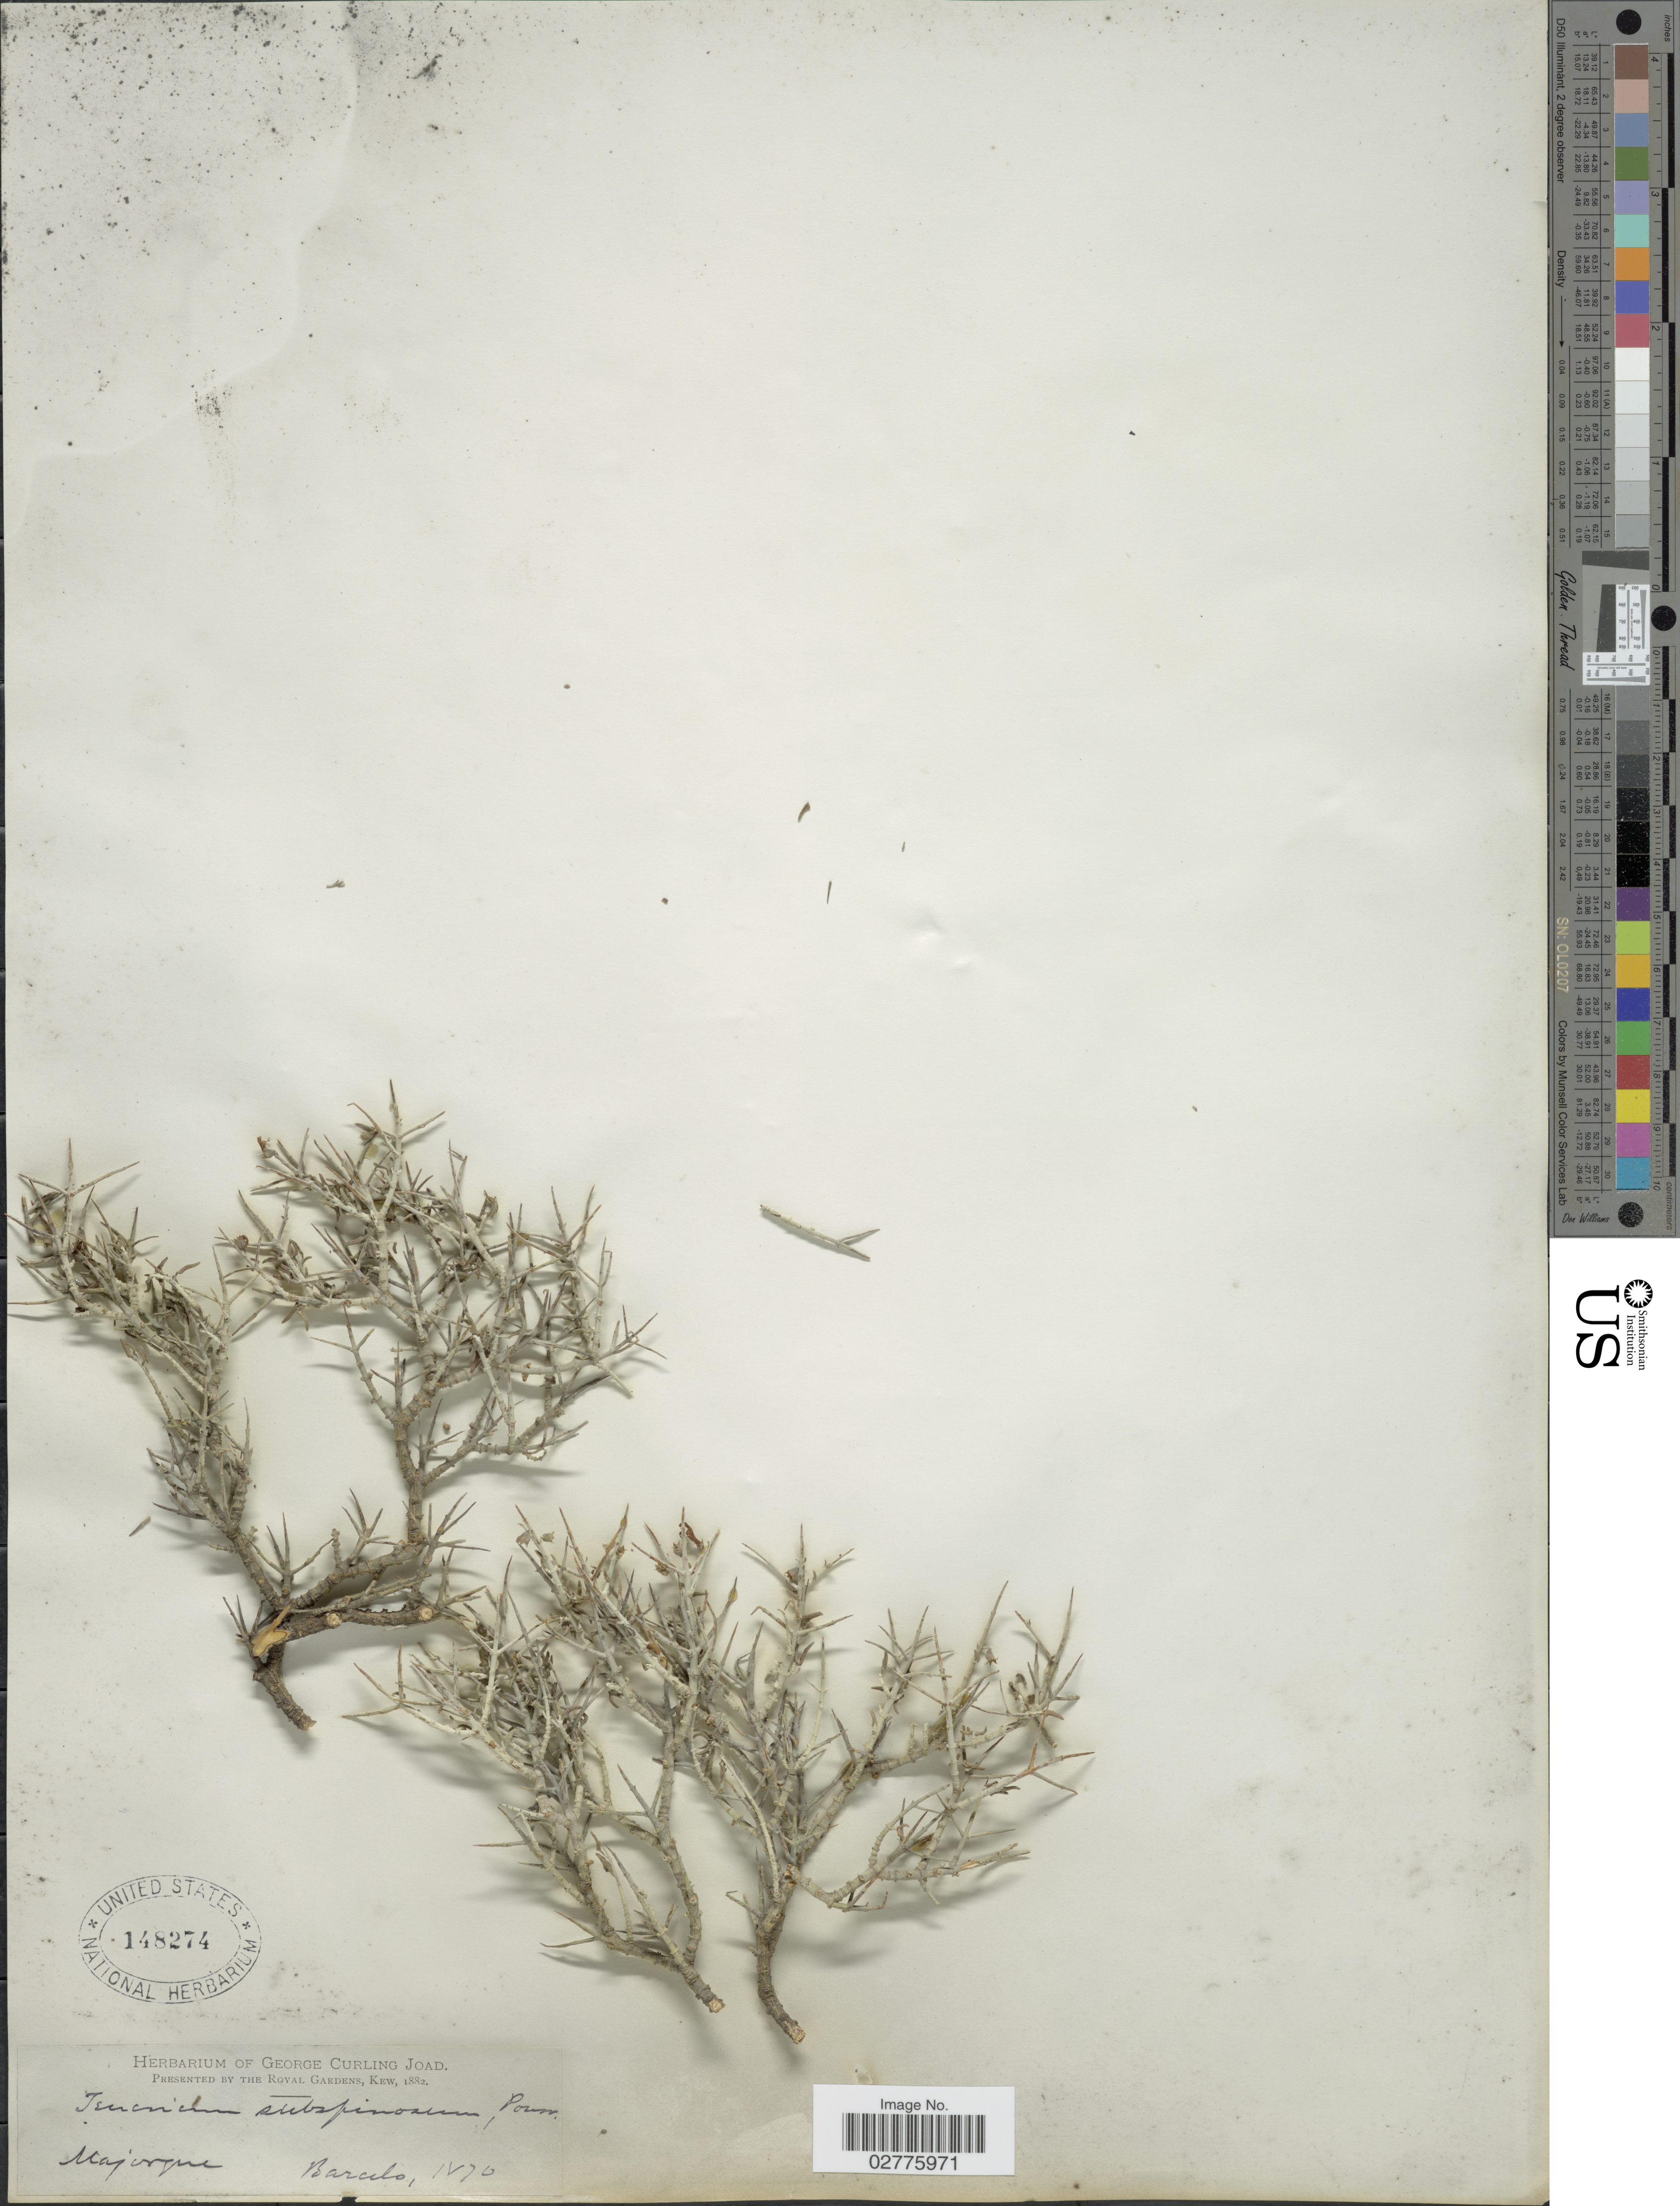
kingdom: Plantae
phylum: Tracheophyta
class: Magnoliopsida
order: Lamiales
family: Lamiaceae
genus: Teucrium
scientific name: Teucrium subspinosum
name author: Pourr. ex Willd.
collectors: Barcelo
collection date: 1870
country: Spain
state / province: Islas Baleares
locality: Majorque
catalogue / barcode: US 148274